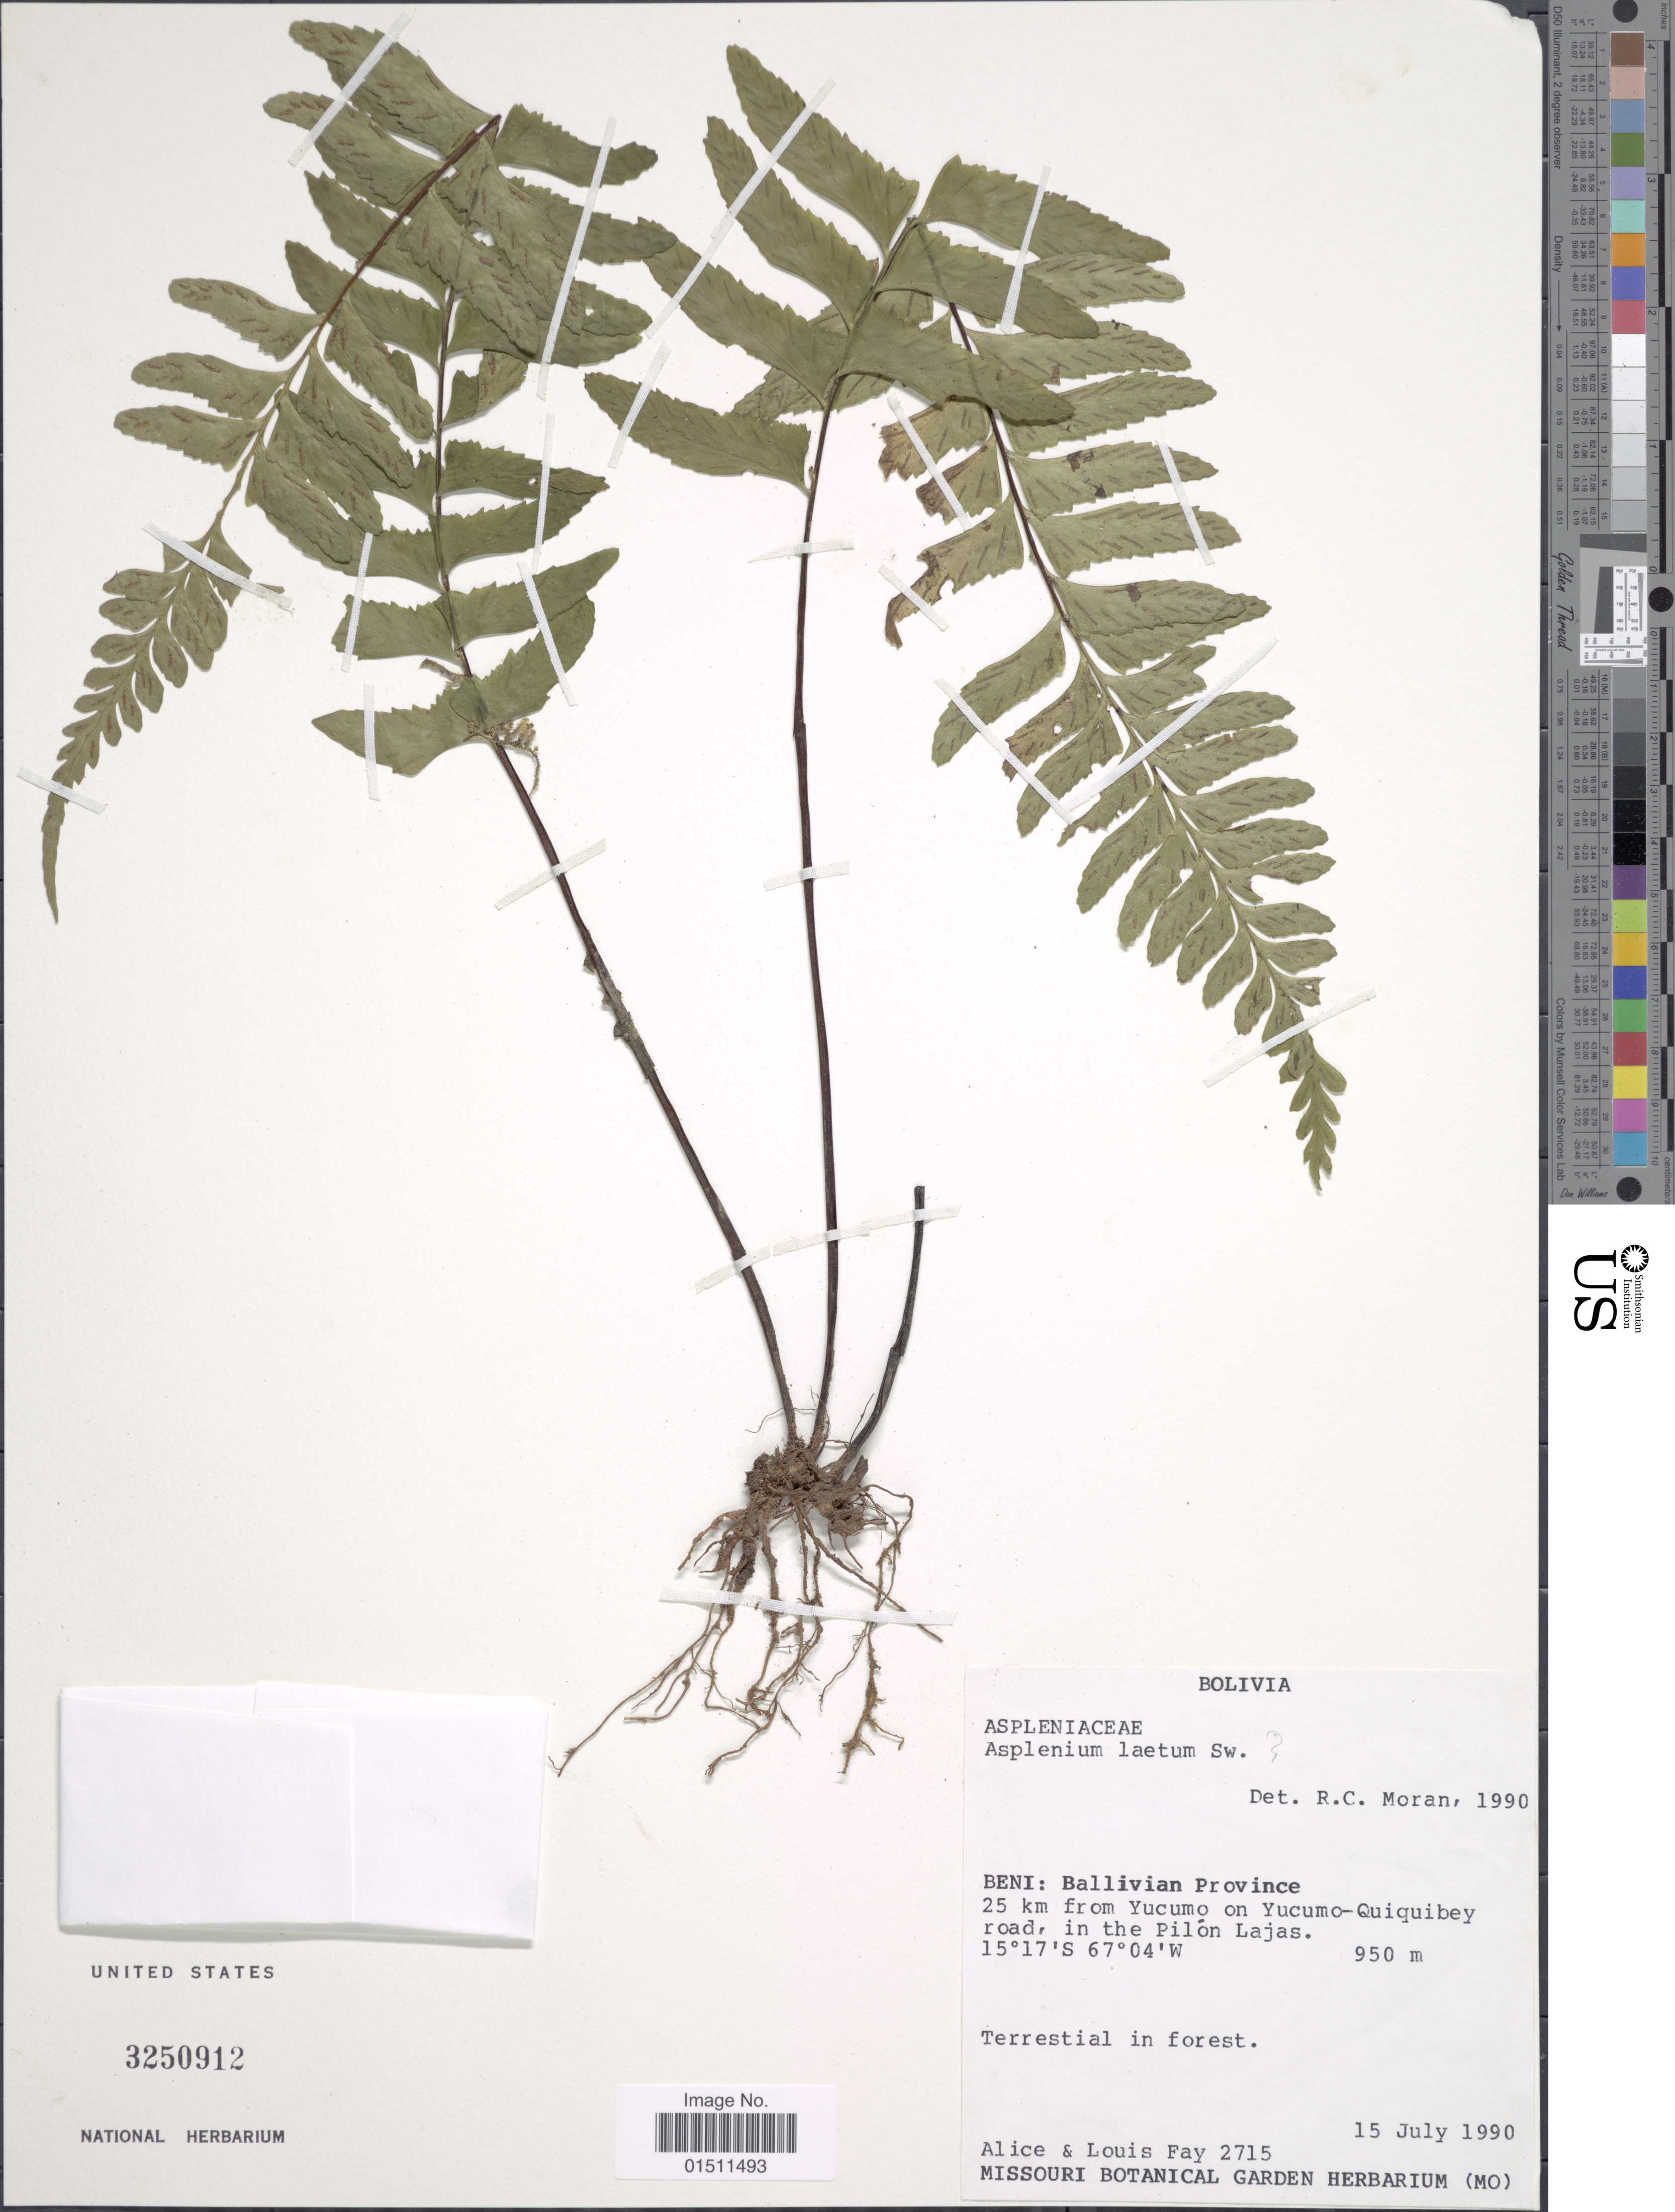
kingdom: Plantae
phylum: Tracheophyta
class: Polypodiopsida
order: Polypodiales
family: Aspleniaceae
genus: Asplenium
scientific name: Asplenium laetum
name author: Sw.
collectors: A. Fay & L. Fay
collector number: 2715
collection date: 1990-07-15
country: Bolivia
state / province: Beni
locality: Beni: Ballivian Province, 25 km from Yucumo on Yucumo-Quiquibey road, in the Pilon Lajas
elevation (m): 950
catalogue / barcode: US 3250912